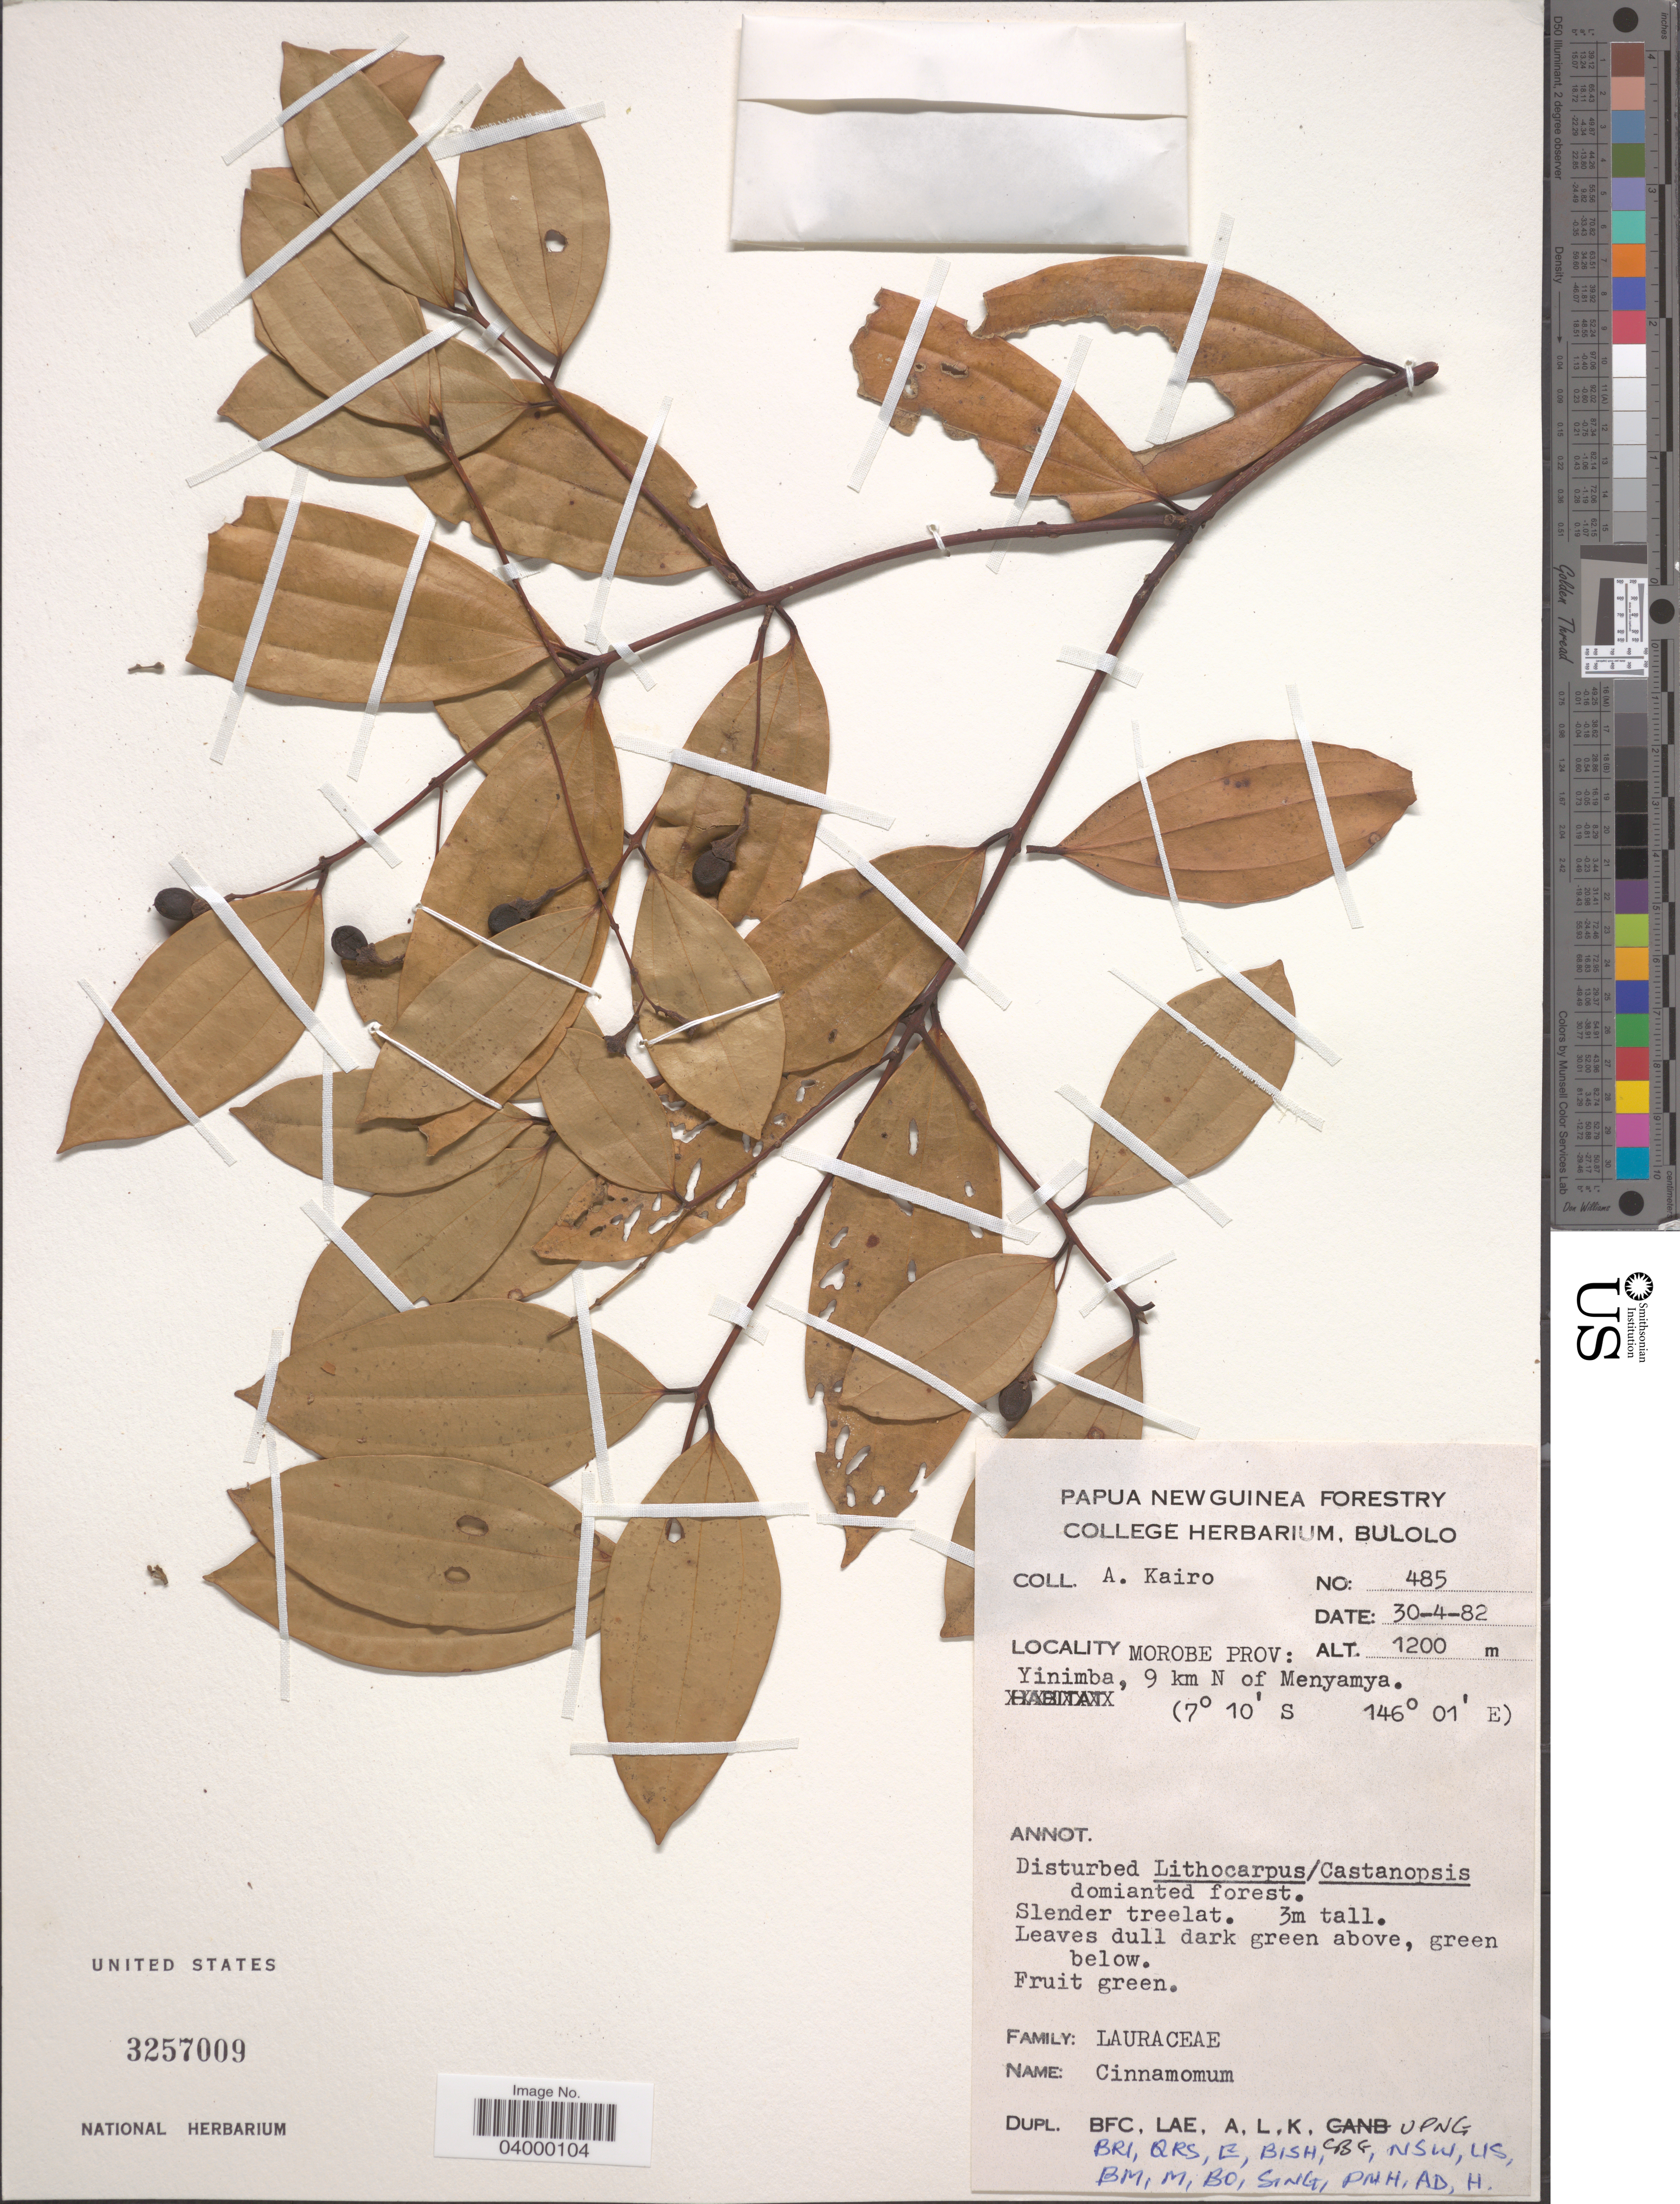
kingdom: Plantae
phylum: Tracheophyta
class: Magnoliopsida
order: Laurales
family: Lauraceae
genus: Cinnamomum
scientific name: Cinnamomum sp.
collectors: A. Kairo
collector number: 485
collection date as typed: Transcribed d/m/y: 30/4/82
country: Papua New Guinea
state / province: Morobe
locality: Yinimba, 9 km N of Menyamya.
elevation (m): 1200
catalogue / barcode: US 3257009